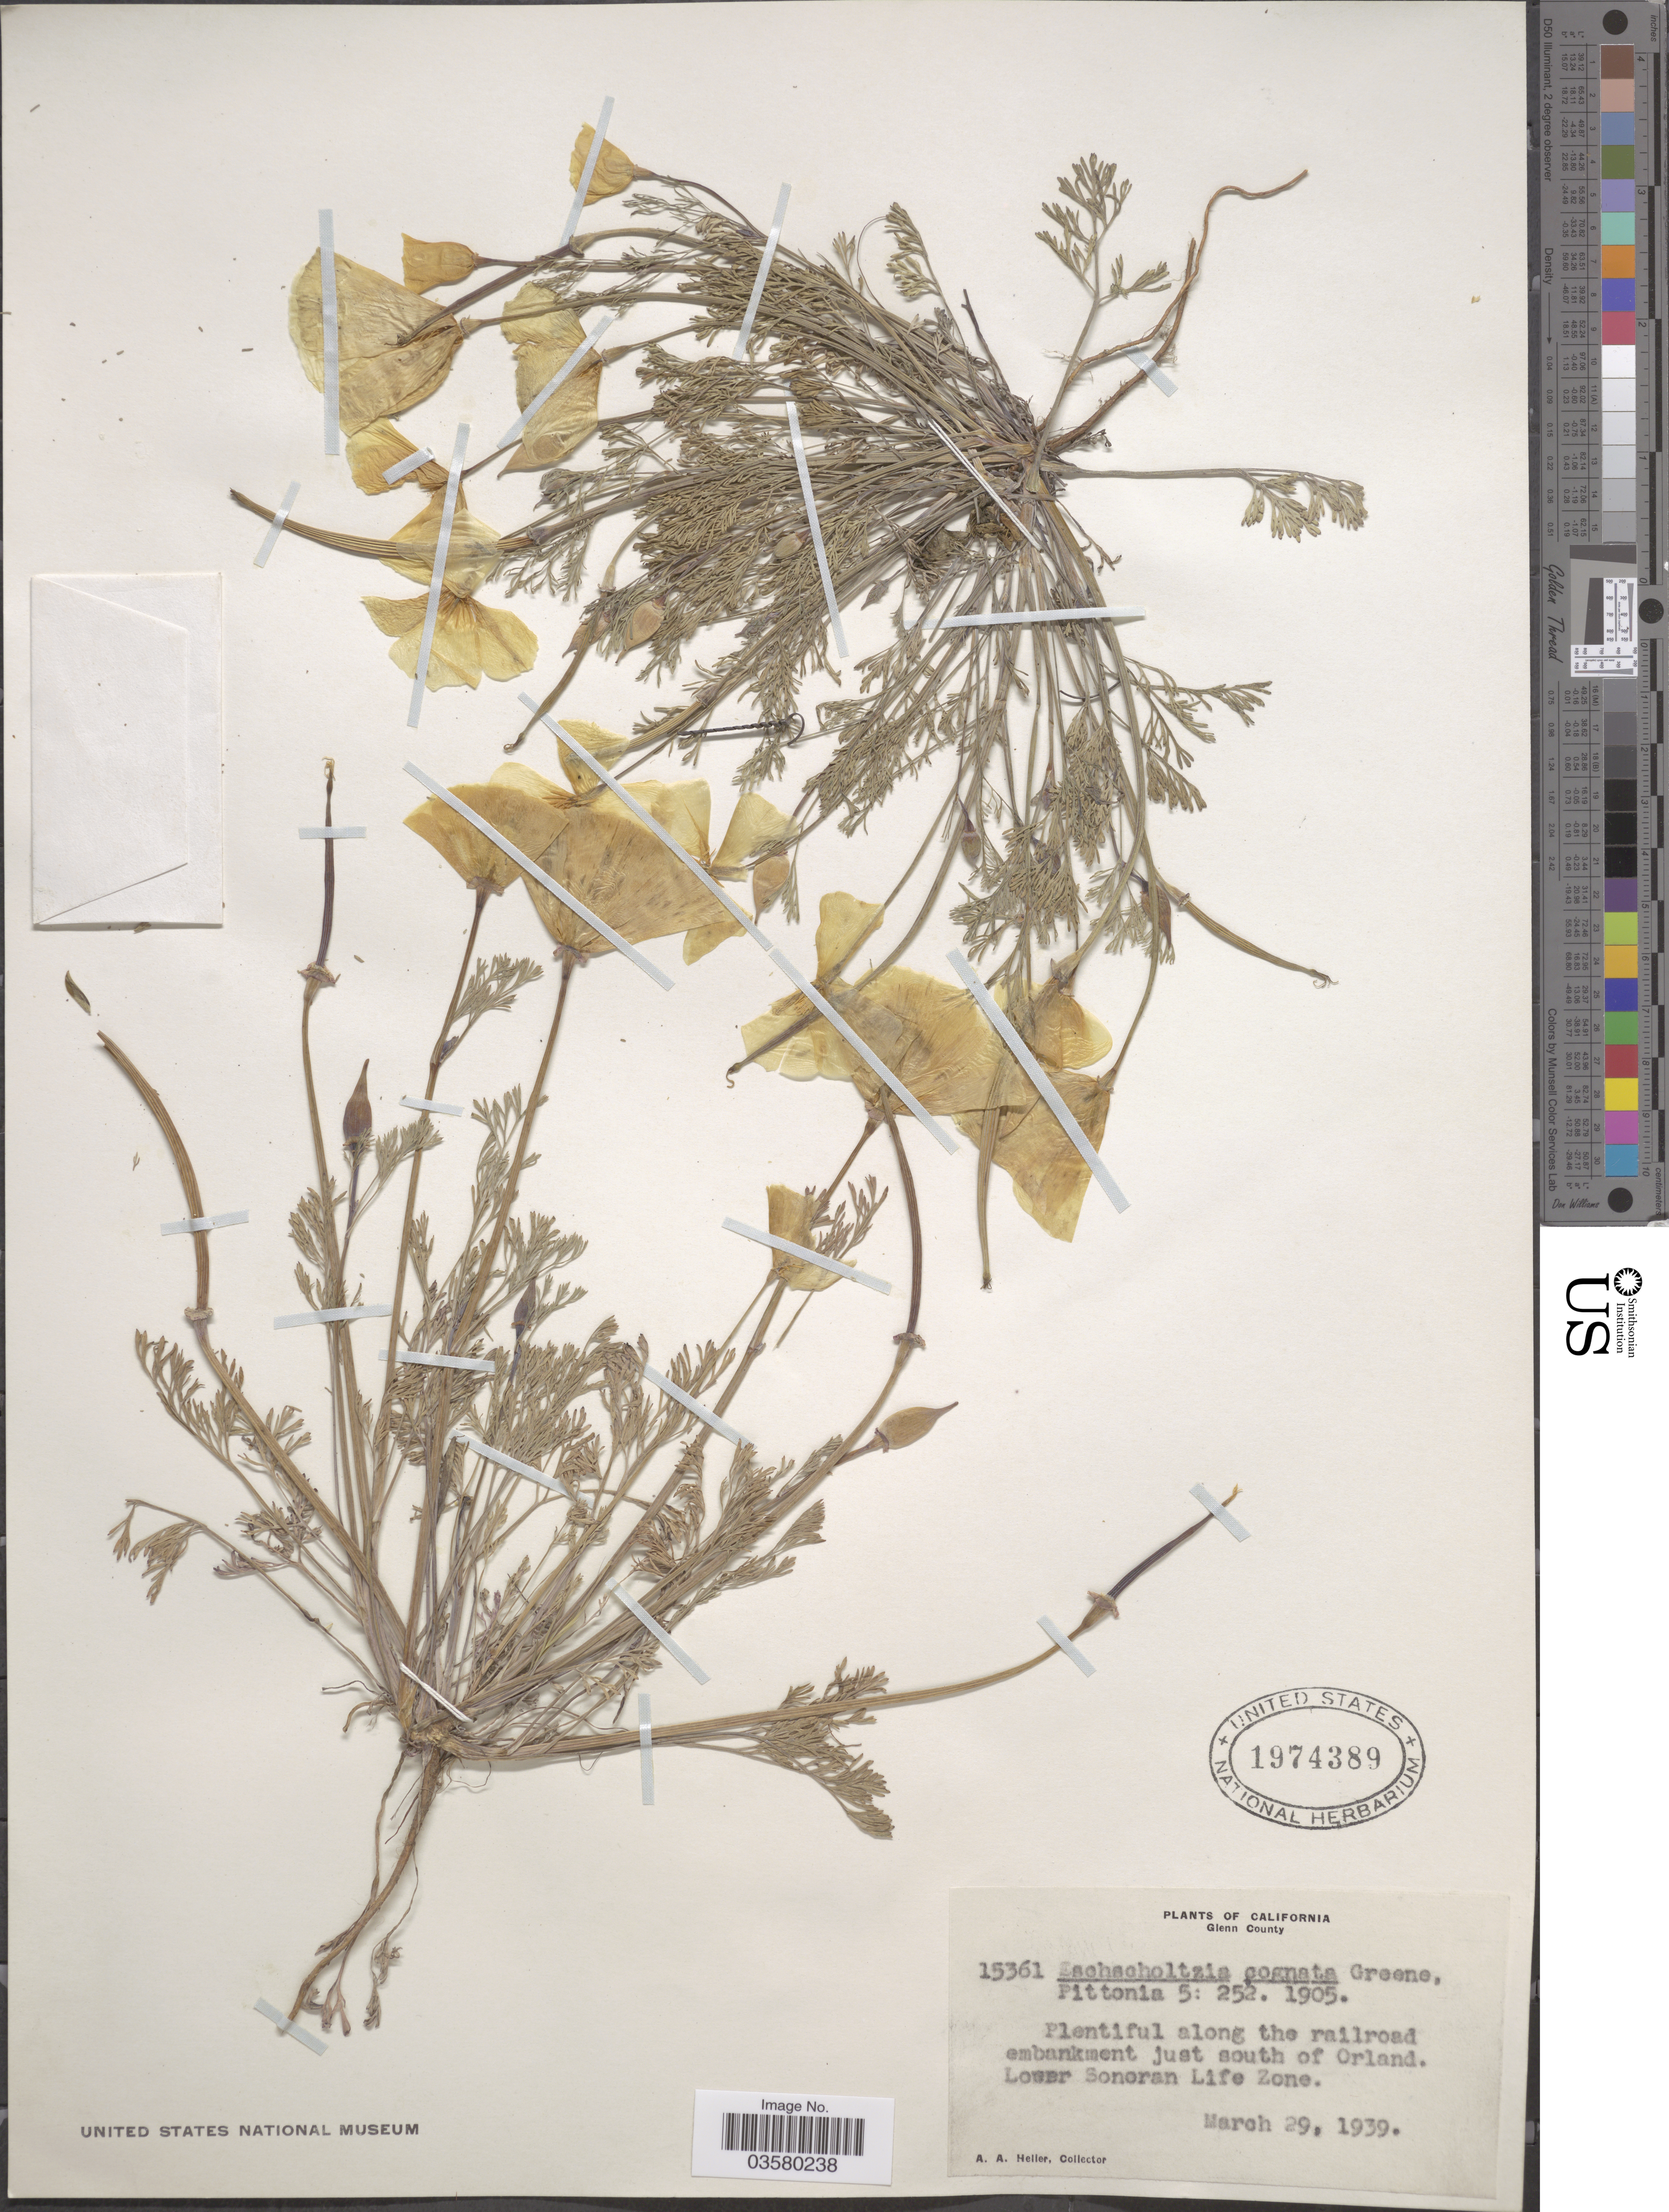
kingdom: Plantae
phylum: Tracheophyta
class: Magnoliopsida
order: Ranunculales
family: Papaveraceae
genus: Eschscholzia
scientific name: Eschscholzia californica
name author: Cham.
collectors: A. A. Heller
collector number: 15361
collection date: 1939-03-29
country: United States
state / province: California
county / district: Glenn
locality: Glenn County. Just south of Orland. Lower Sonoran Life Zone.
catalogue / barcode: US 1974389